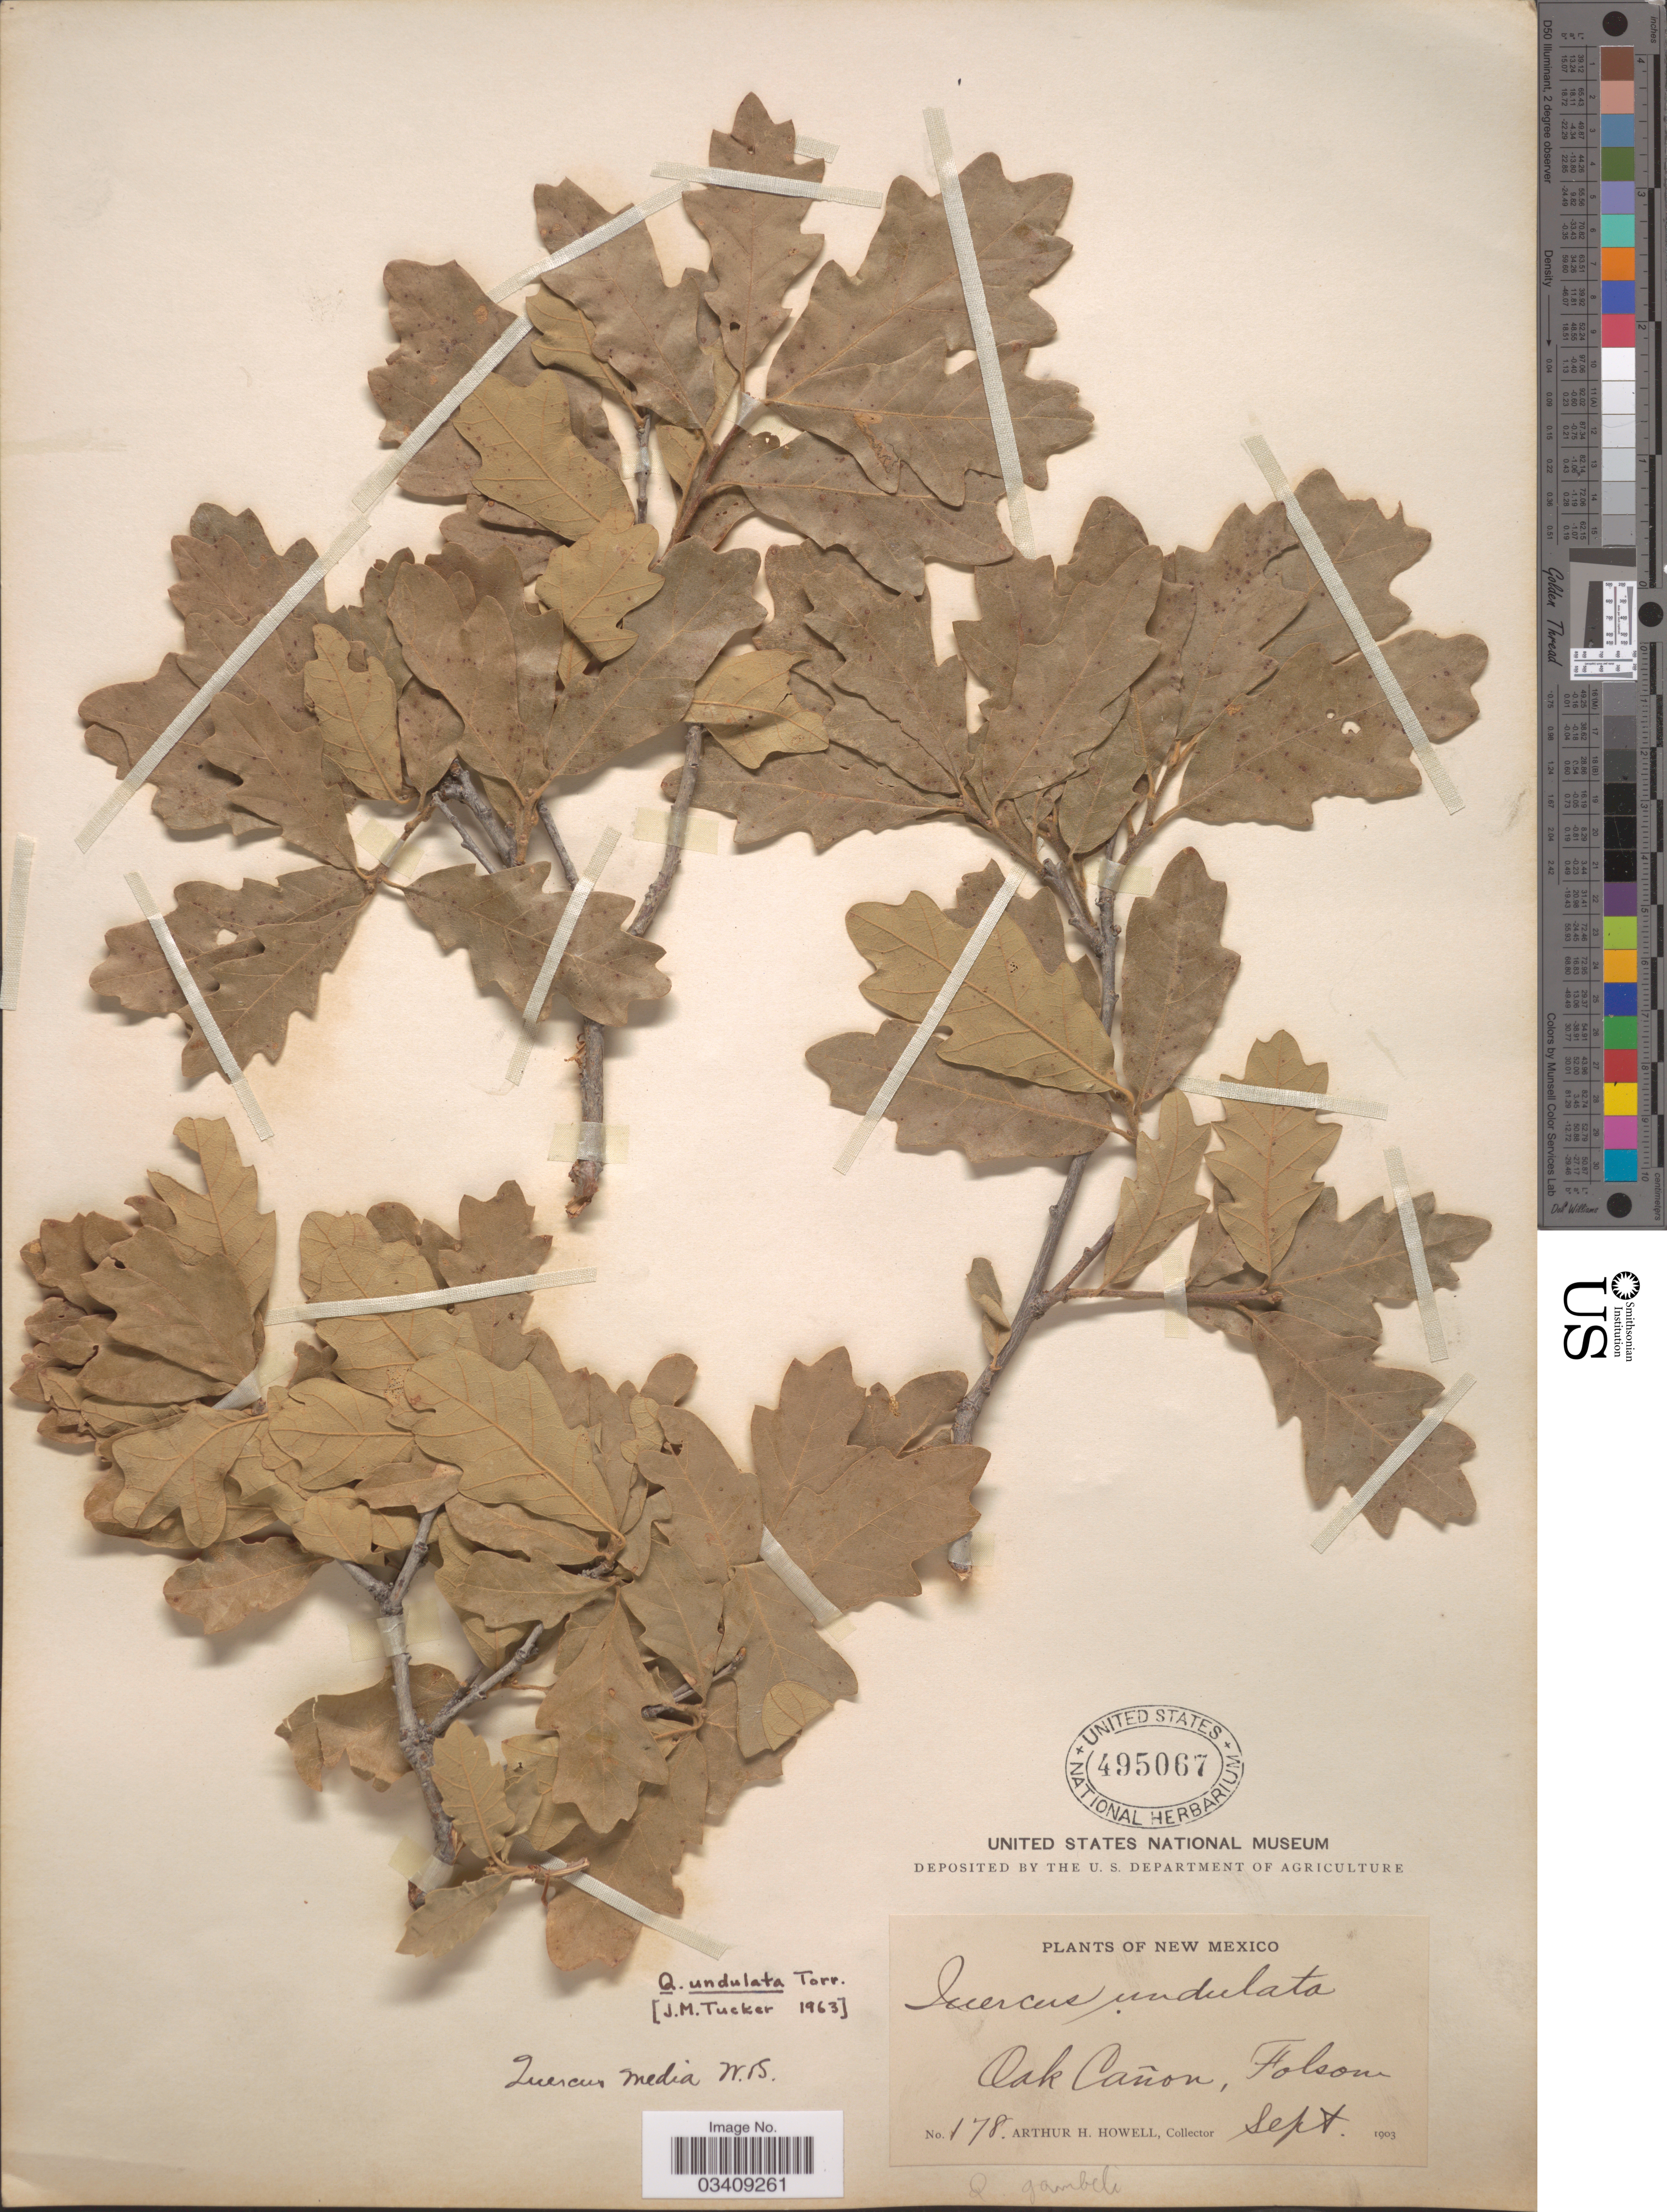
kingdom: Plantae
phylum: Tracheophyta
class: Magnoliopsida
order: Fagales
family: Fagaceae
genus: Quercus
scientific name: Quercus undulata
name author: Torr.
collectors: A. Howell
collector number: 178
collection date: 1903-09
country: United States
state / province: New Mexico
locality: Oak Cañon, Folsom.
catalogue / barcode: US 495067